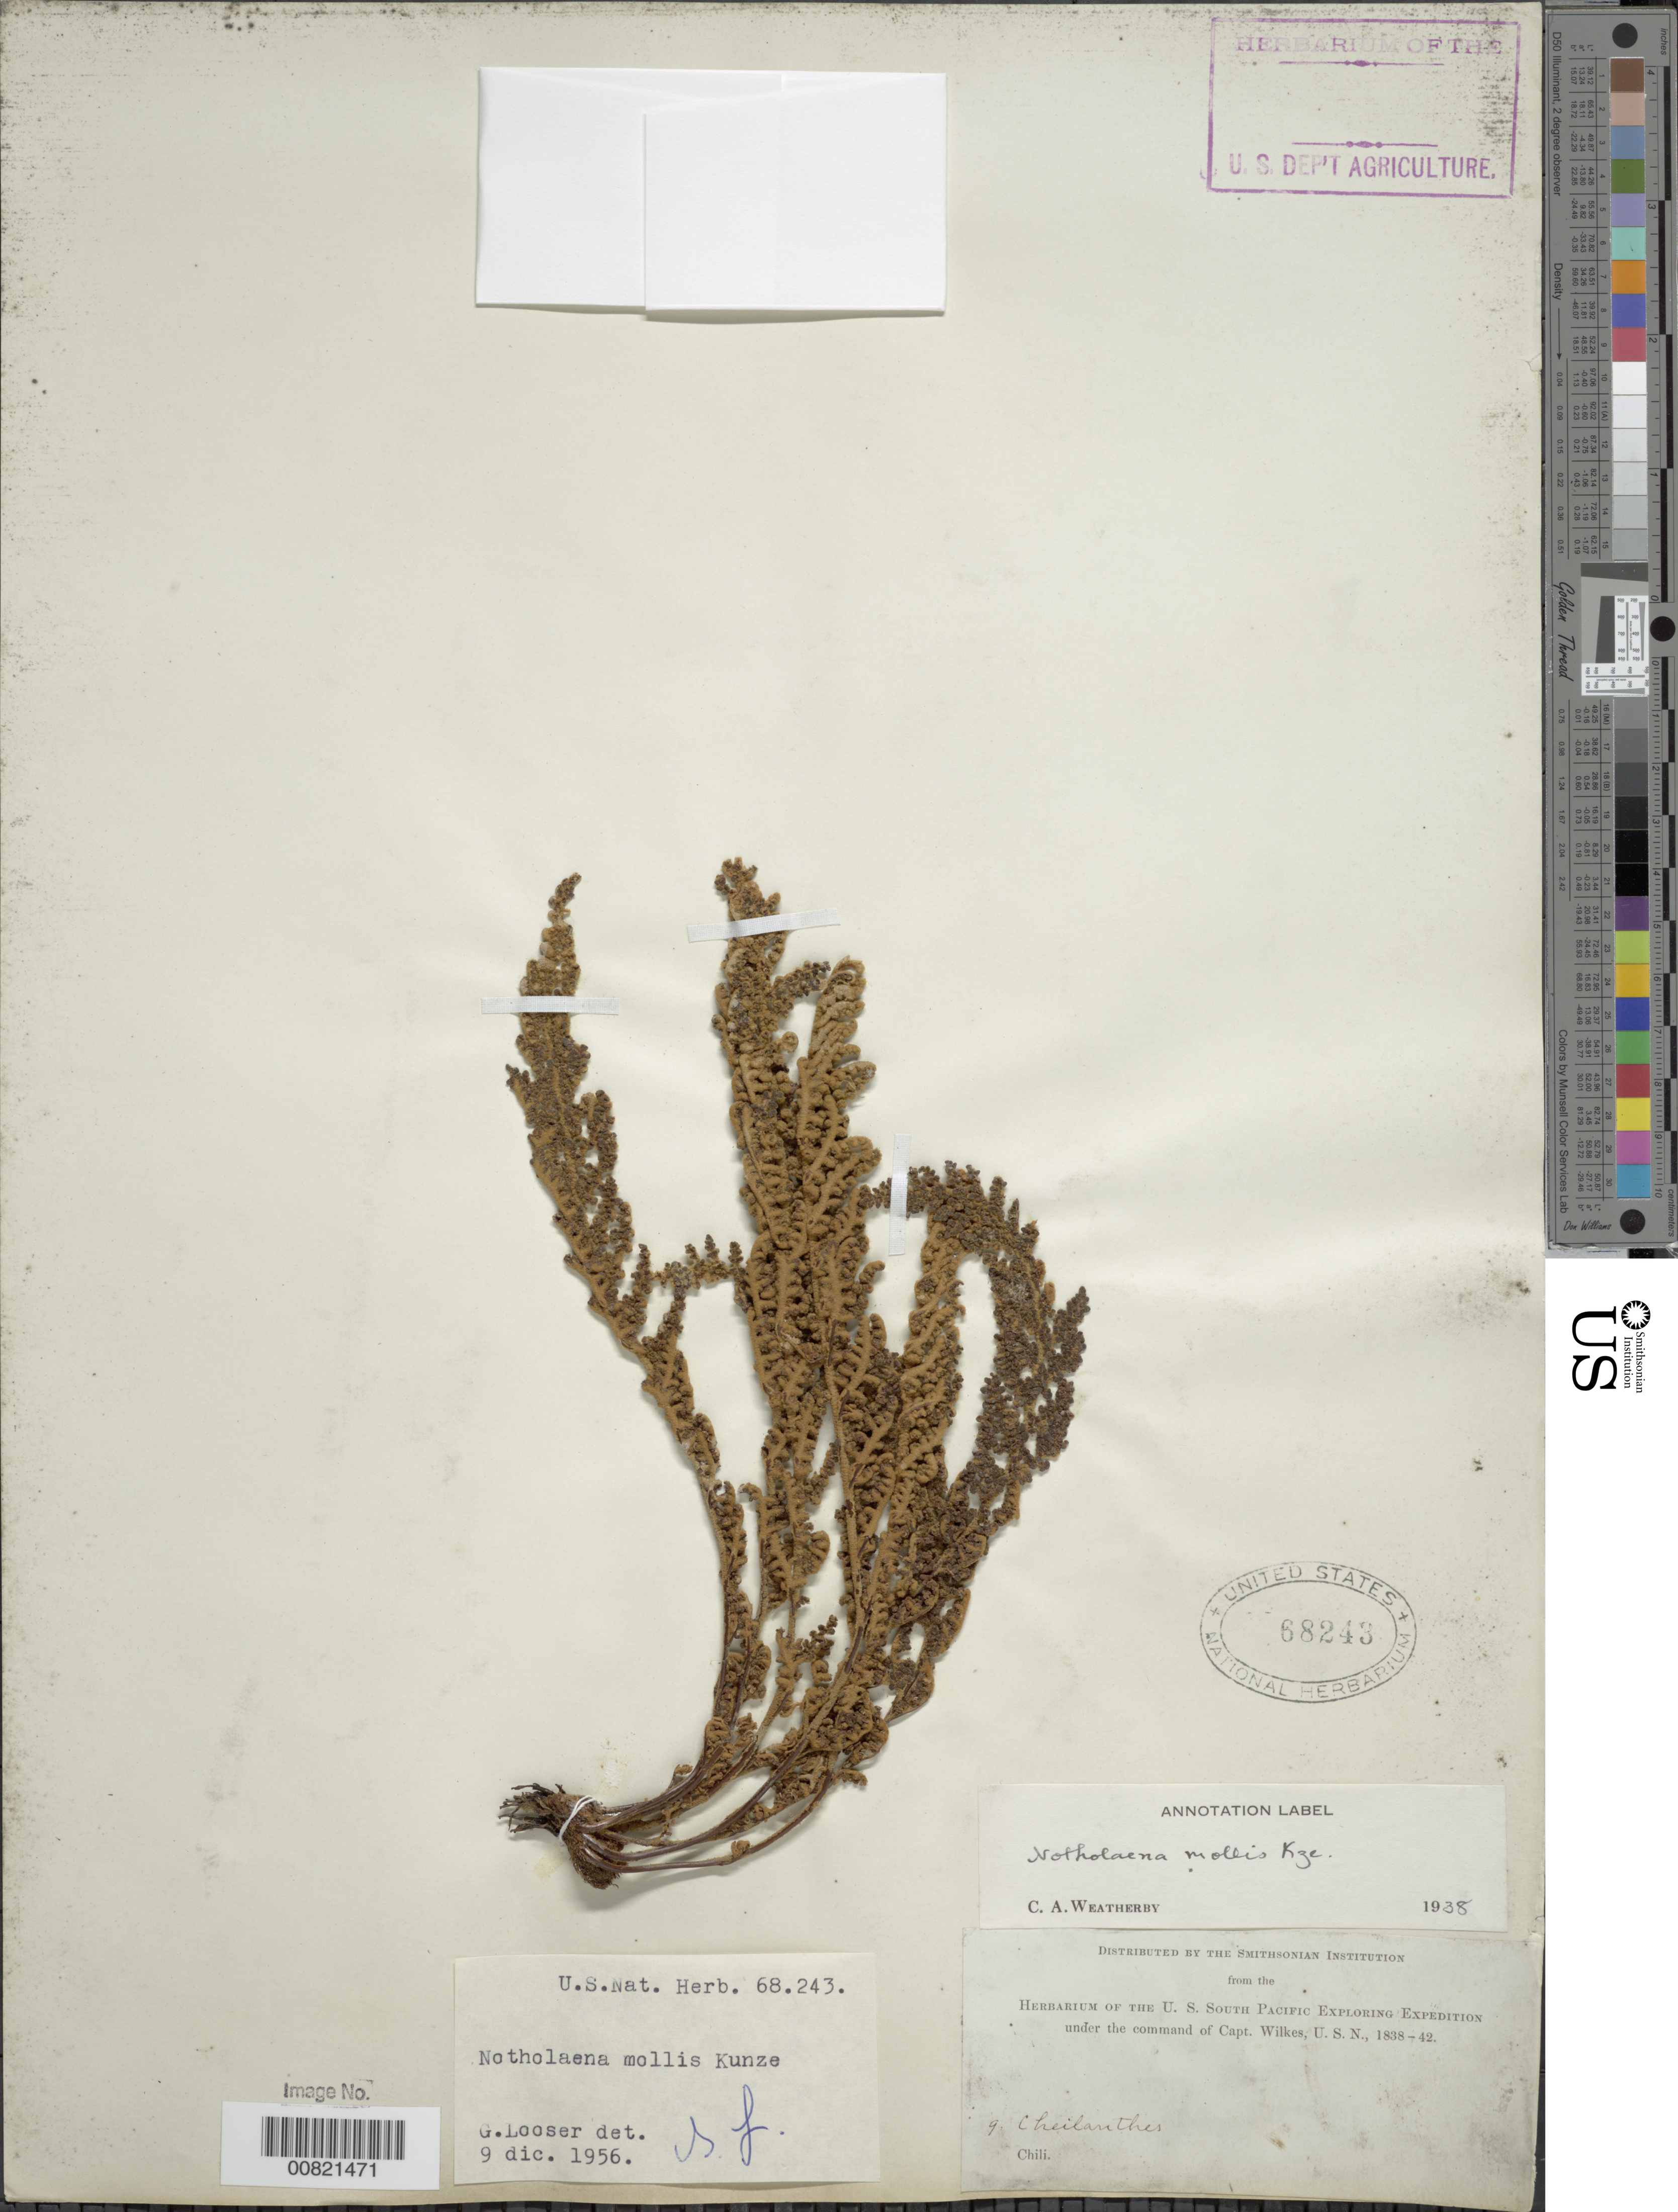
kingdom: Plantae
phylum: Tracheophyta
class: Polypodiopsida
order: Polypodiales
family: Pteridaceae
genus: Notholaena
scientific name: Notholaena mollis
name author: Kunze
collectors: Wilkes Explor. Exped.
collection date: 1838/1842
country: Chile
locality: Chili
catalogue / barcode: US 68243